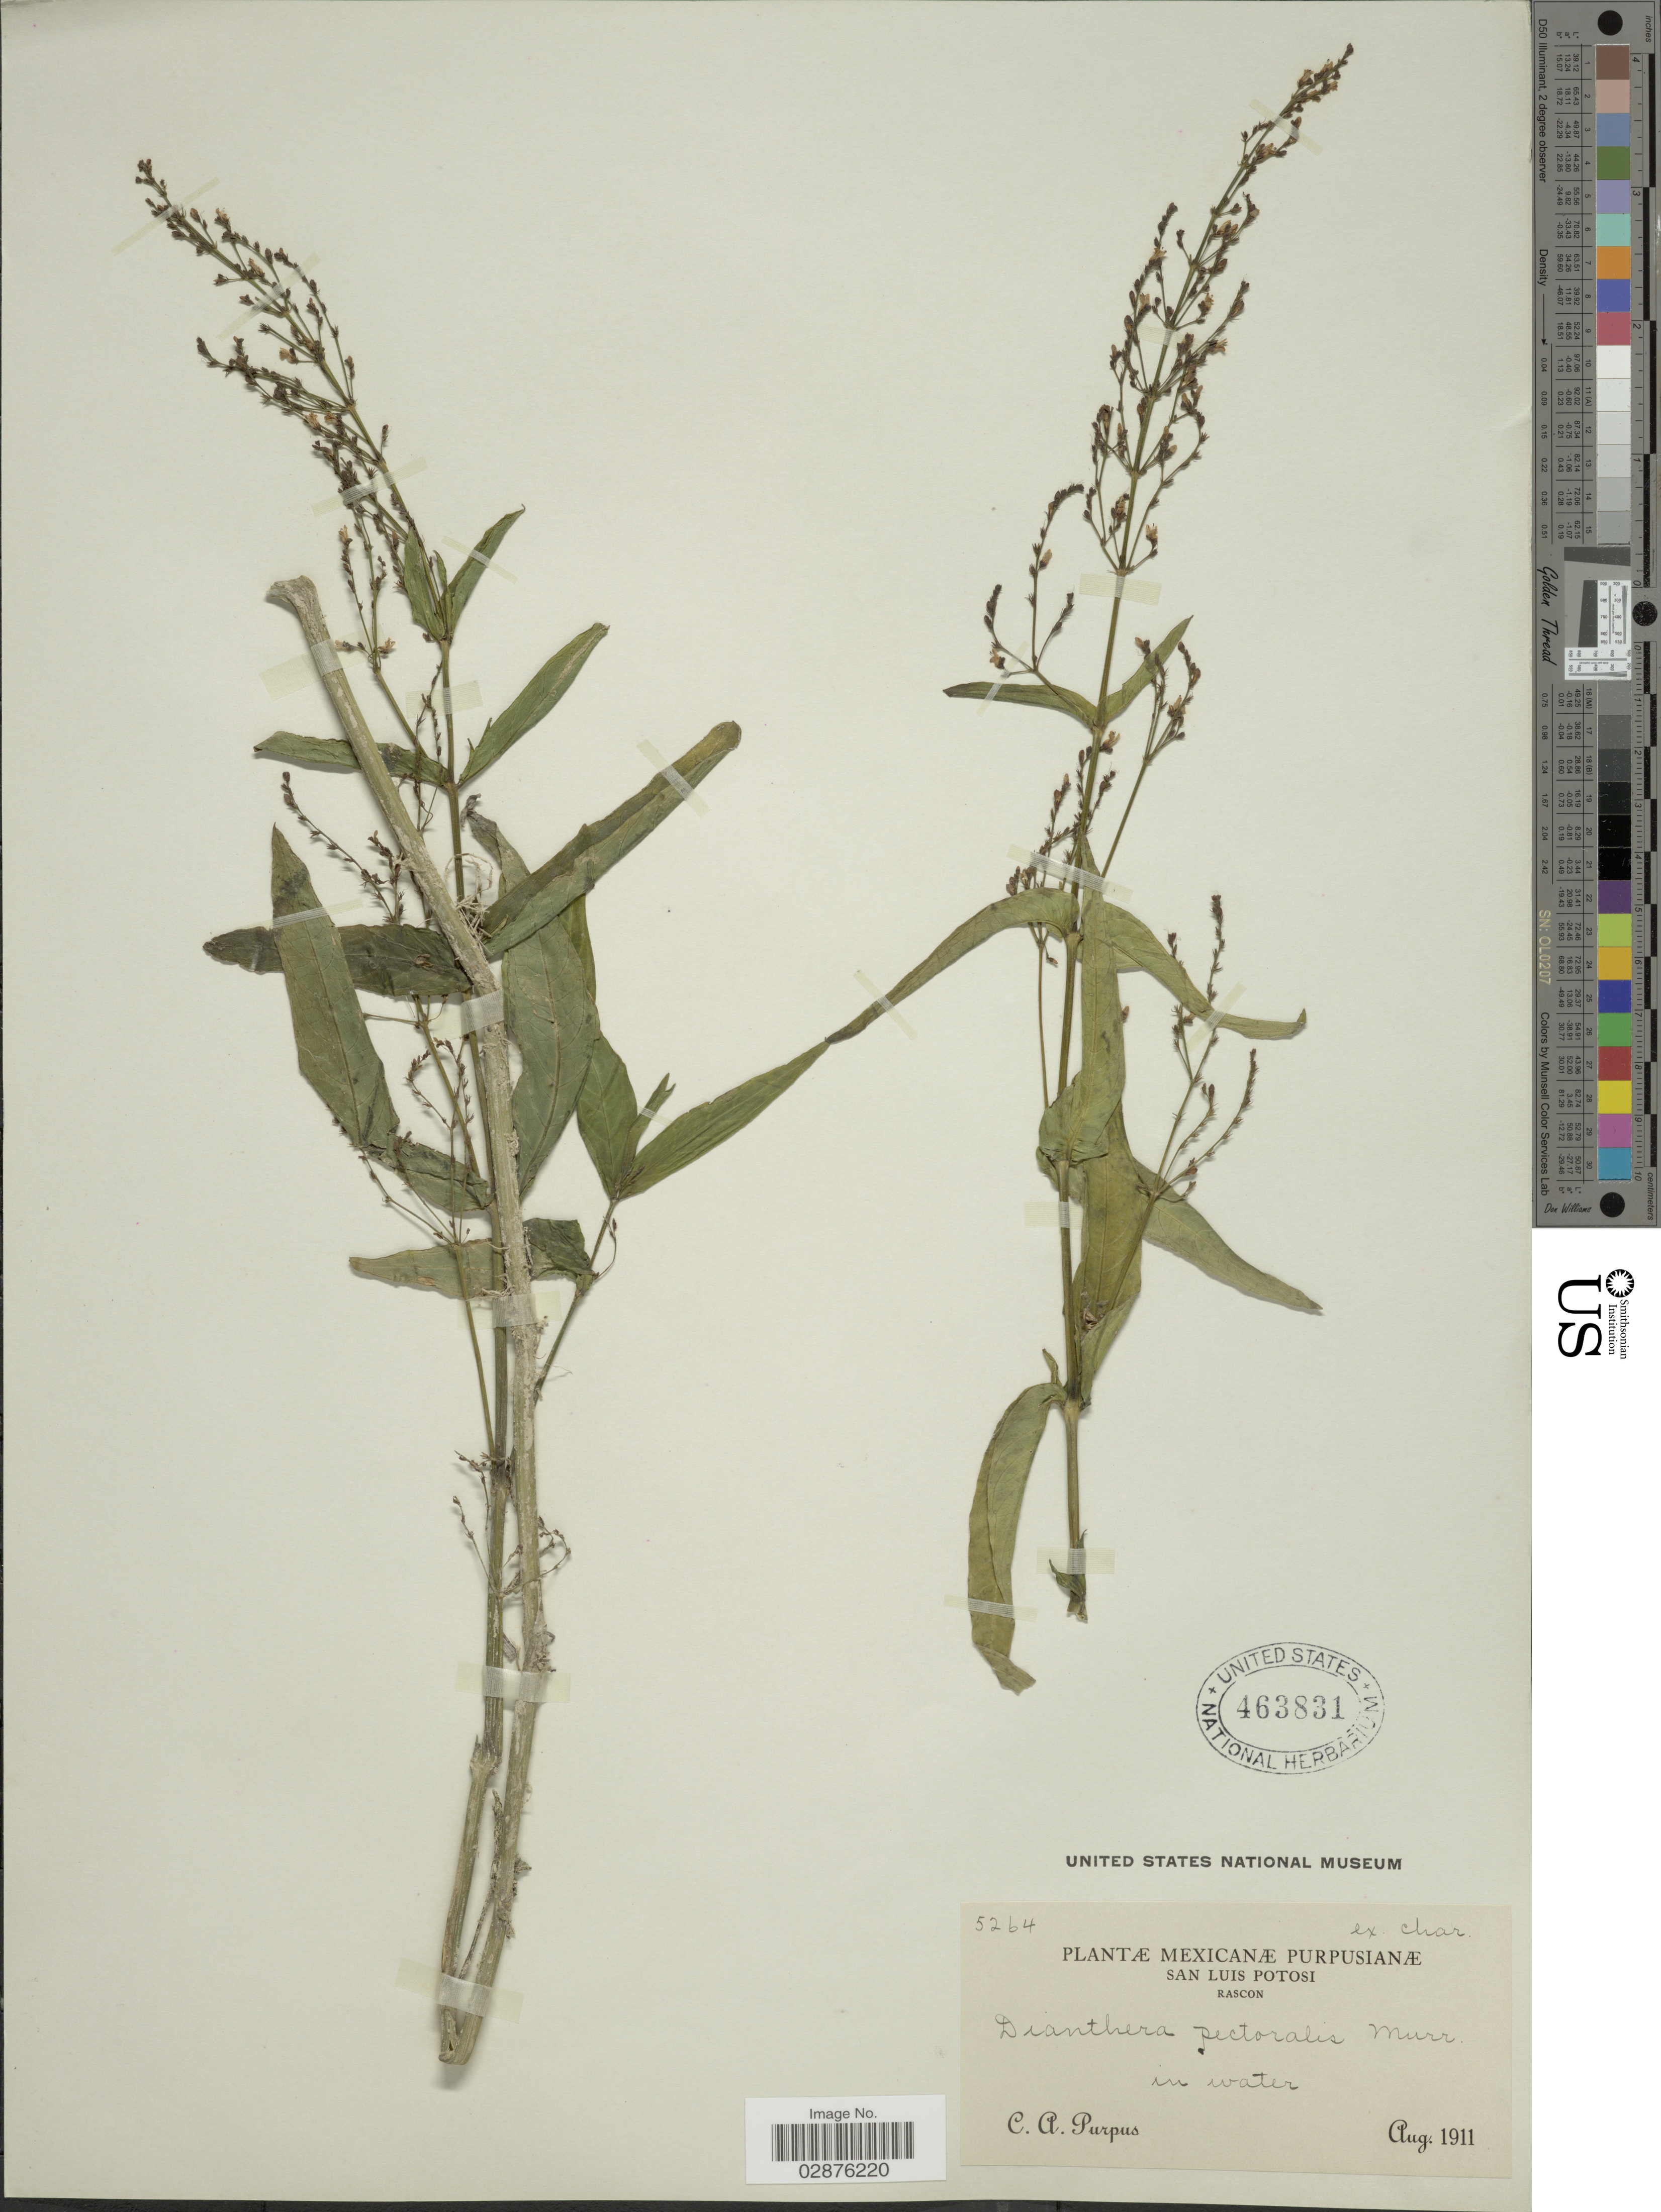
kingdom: Plantae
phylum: Tracheophyta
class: Magnoliopsida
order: Lamiales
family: Acanthaceae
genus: Justicia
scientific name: Justicia comata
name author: (L.) Lam.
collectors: C. A. Purpus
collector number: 5264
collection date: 1911-08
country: Mexico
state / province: San Luis Potosí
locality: Rascon.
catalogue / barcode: US 463831